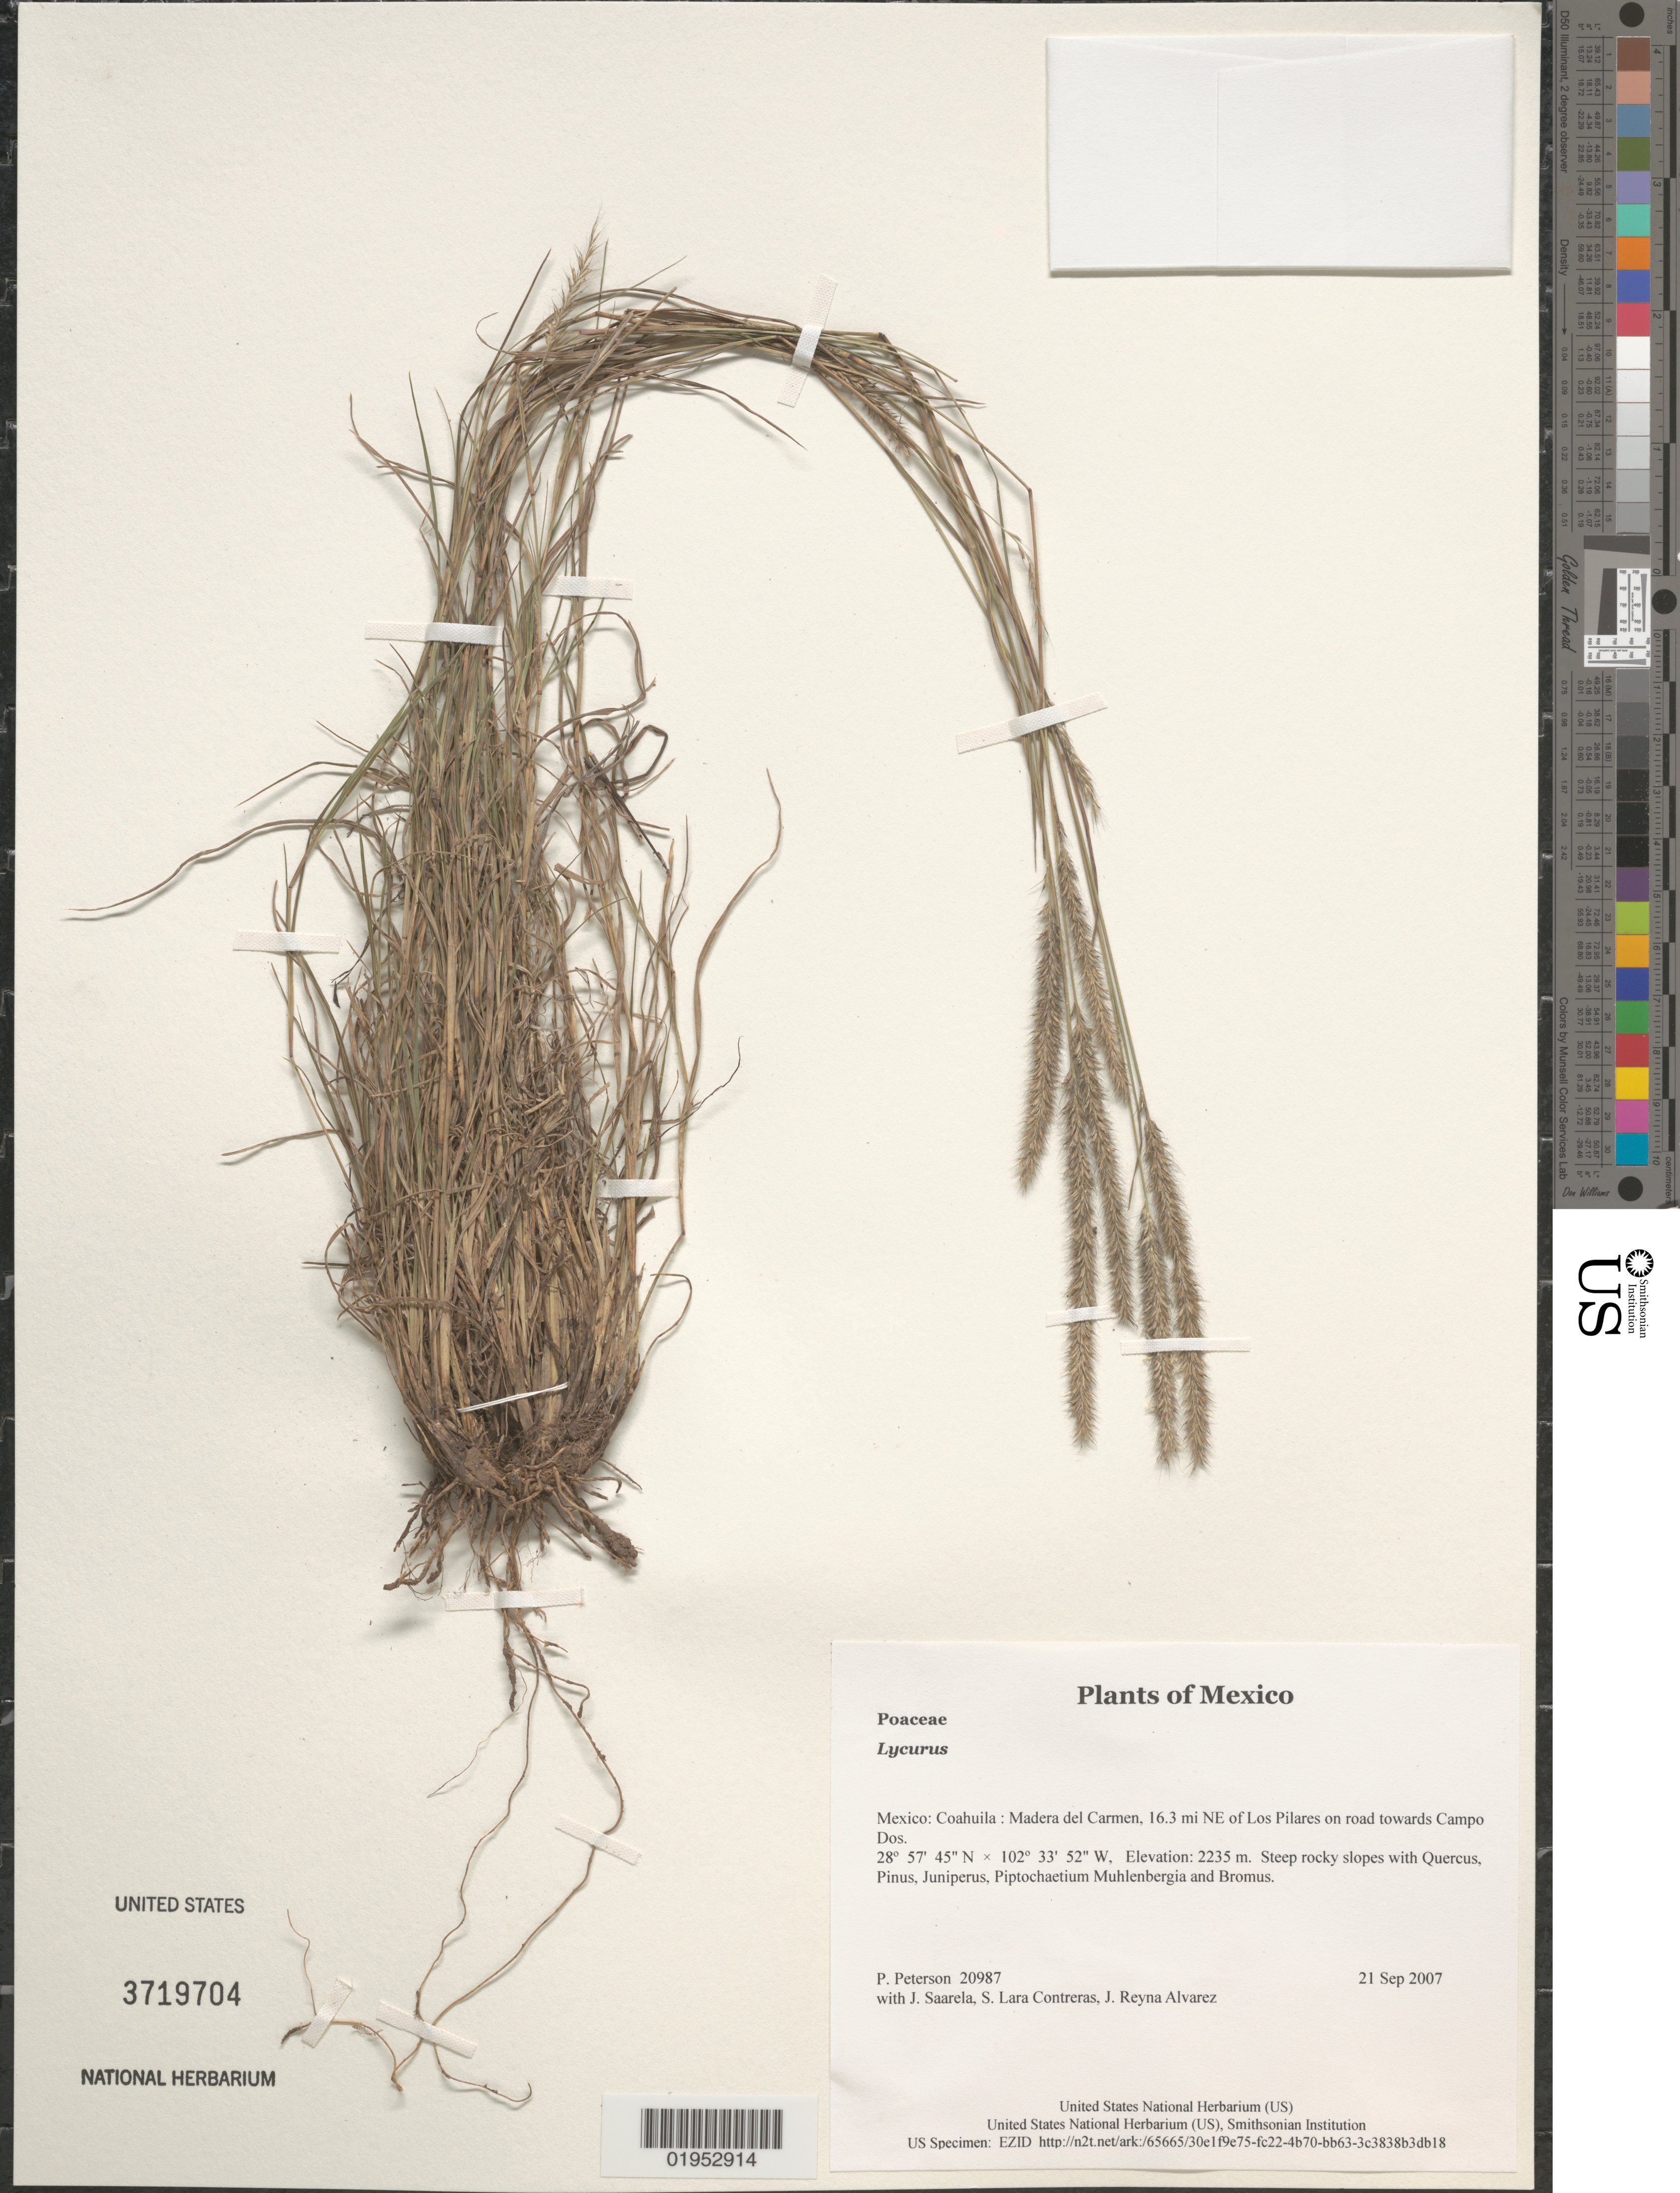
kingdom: Plantae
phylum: Tracheophyta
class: Liliopsida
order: Poales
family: Poaceae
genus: Lycurus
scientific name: Lycurus sp.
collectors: P. M. Peterson, J. Saarela, S. Lara Contreras & J. Reyna Alvarez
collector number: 20987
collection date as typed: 21 Sep 2007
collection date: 2007-09-21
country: Mexico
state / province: Coahuila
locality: Madera del Carmen, 16.3 mi NE of Los Pilares on road towards Campo Dos.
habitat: Steep rocky slopes with Quercus, Pinus, Juniperus, Piptochaetium Muhlenbergia and Bromus.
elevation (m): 2235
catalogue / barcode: US 3719704